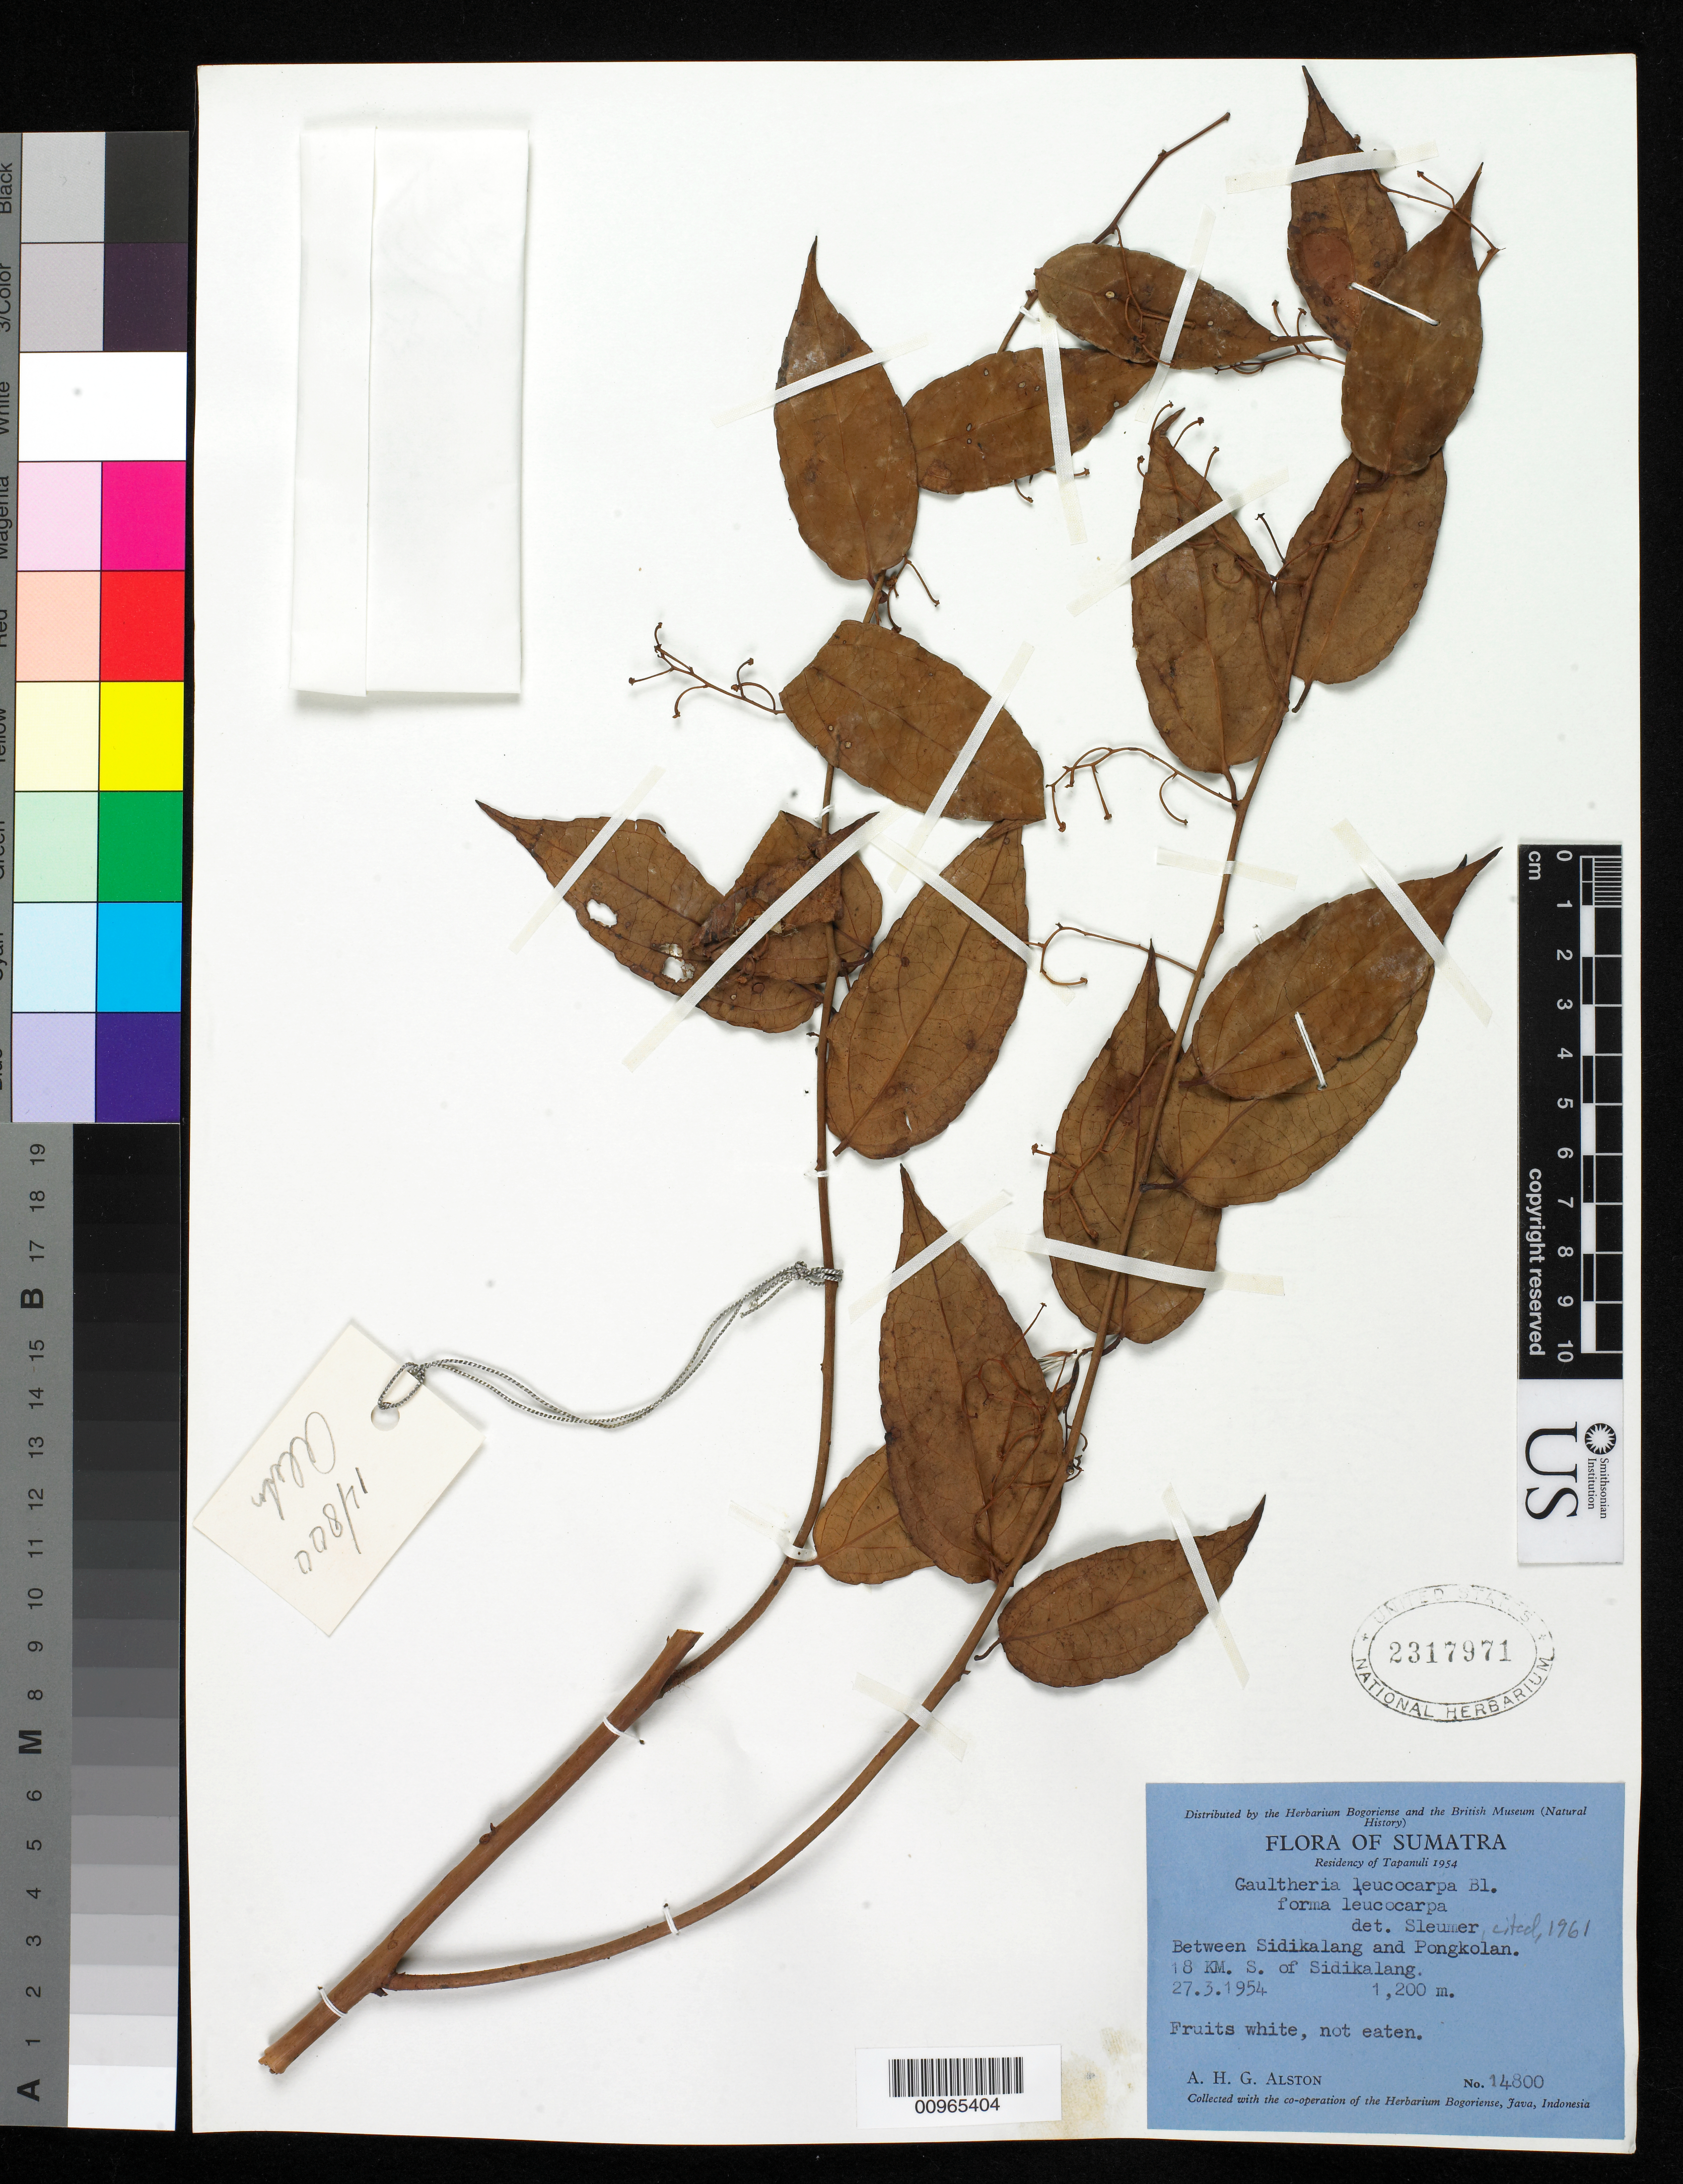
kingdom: Plantae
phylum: Tracheophyta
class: Magnoliopsida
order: Ericales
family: Ericaceae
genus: Gaultheria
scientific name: Gaultheria leucocarpa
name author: Blume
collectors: A. H. Alston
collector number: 14800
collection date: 1954-03-27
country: Indonesia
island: Sumatra I.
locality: Dairi Regency, Between Sidikalang and Pongkolan, 18 km S of Sidikalang.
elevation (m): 1200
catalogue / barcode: US 2317971